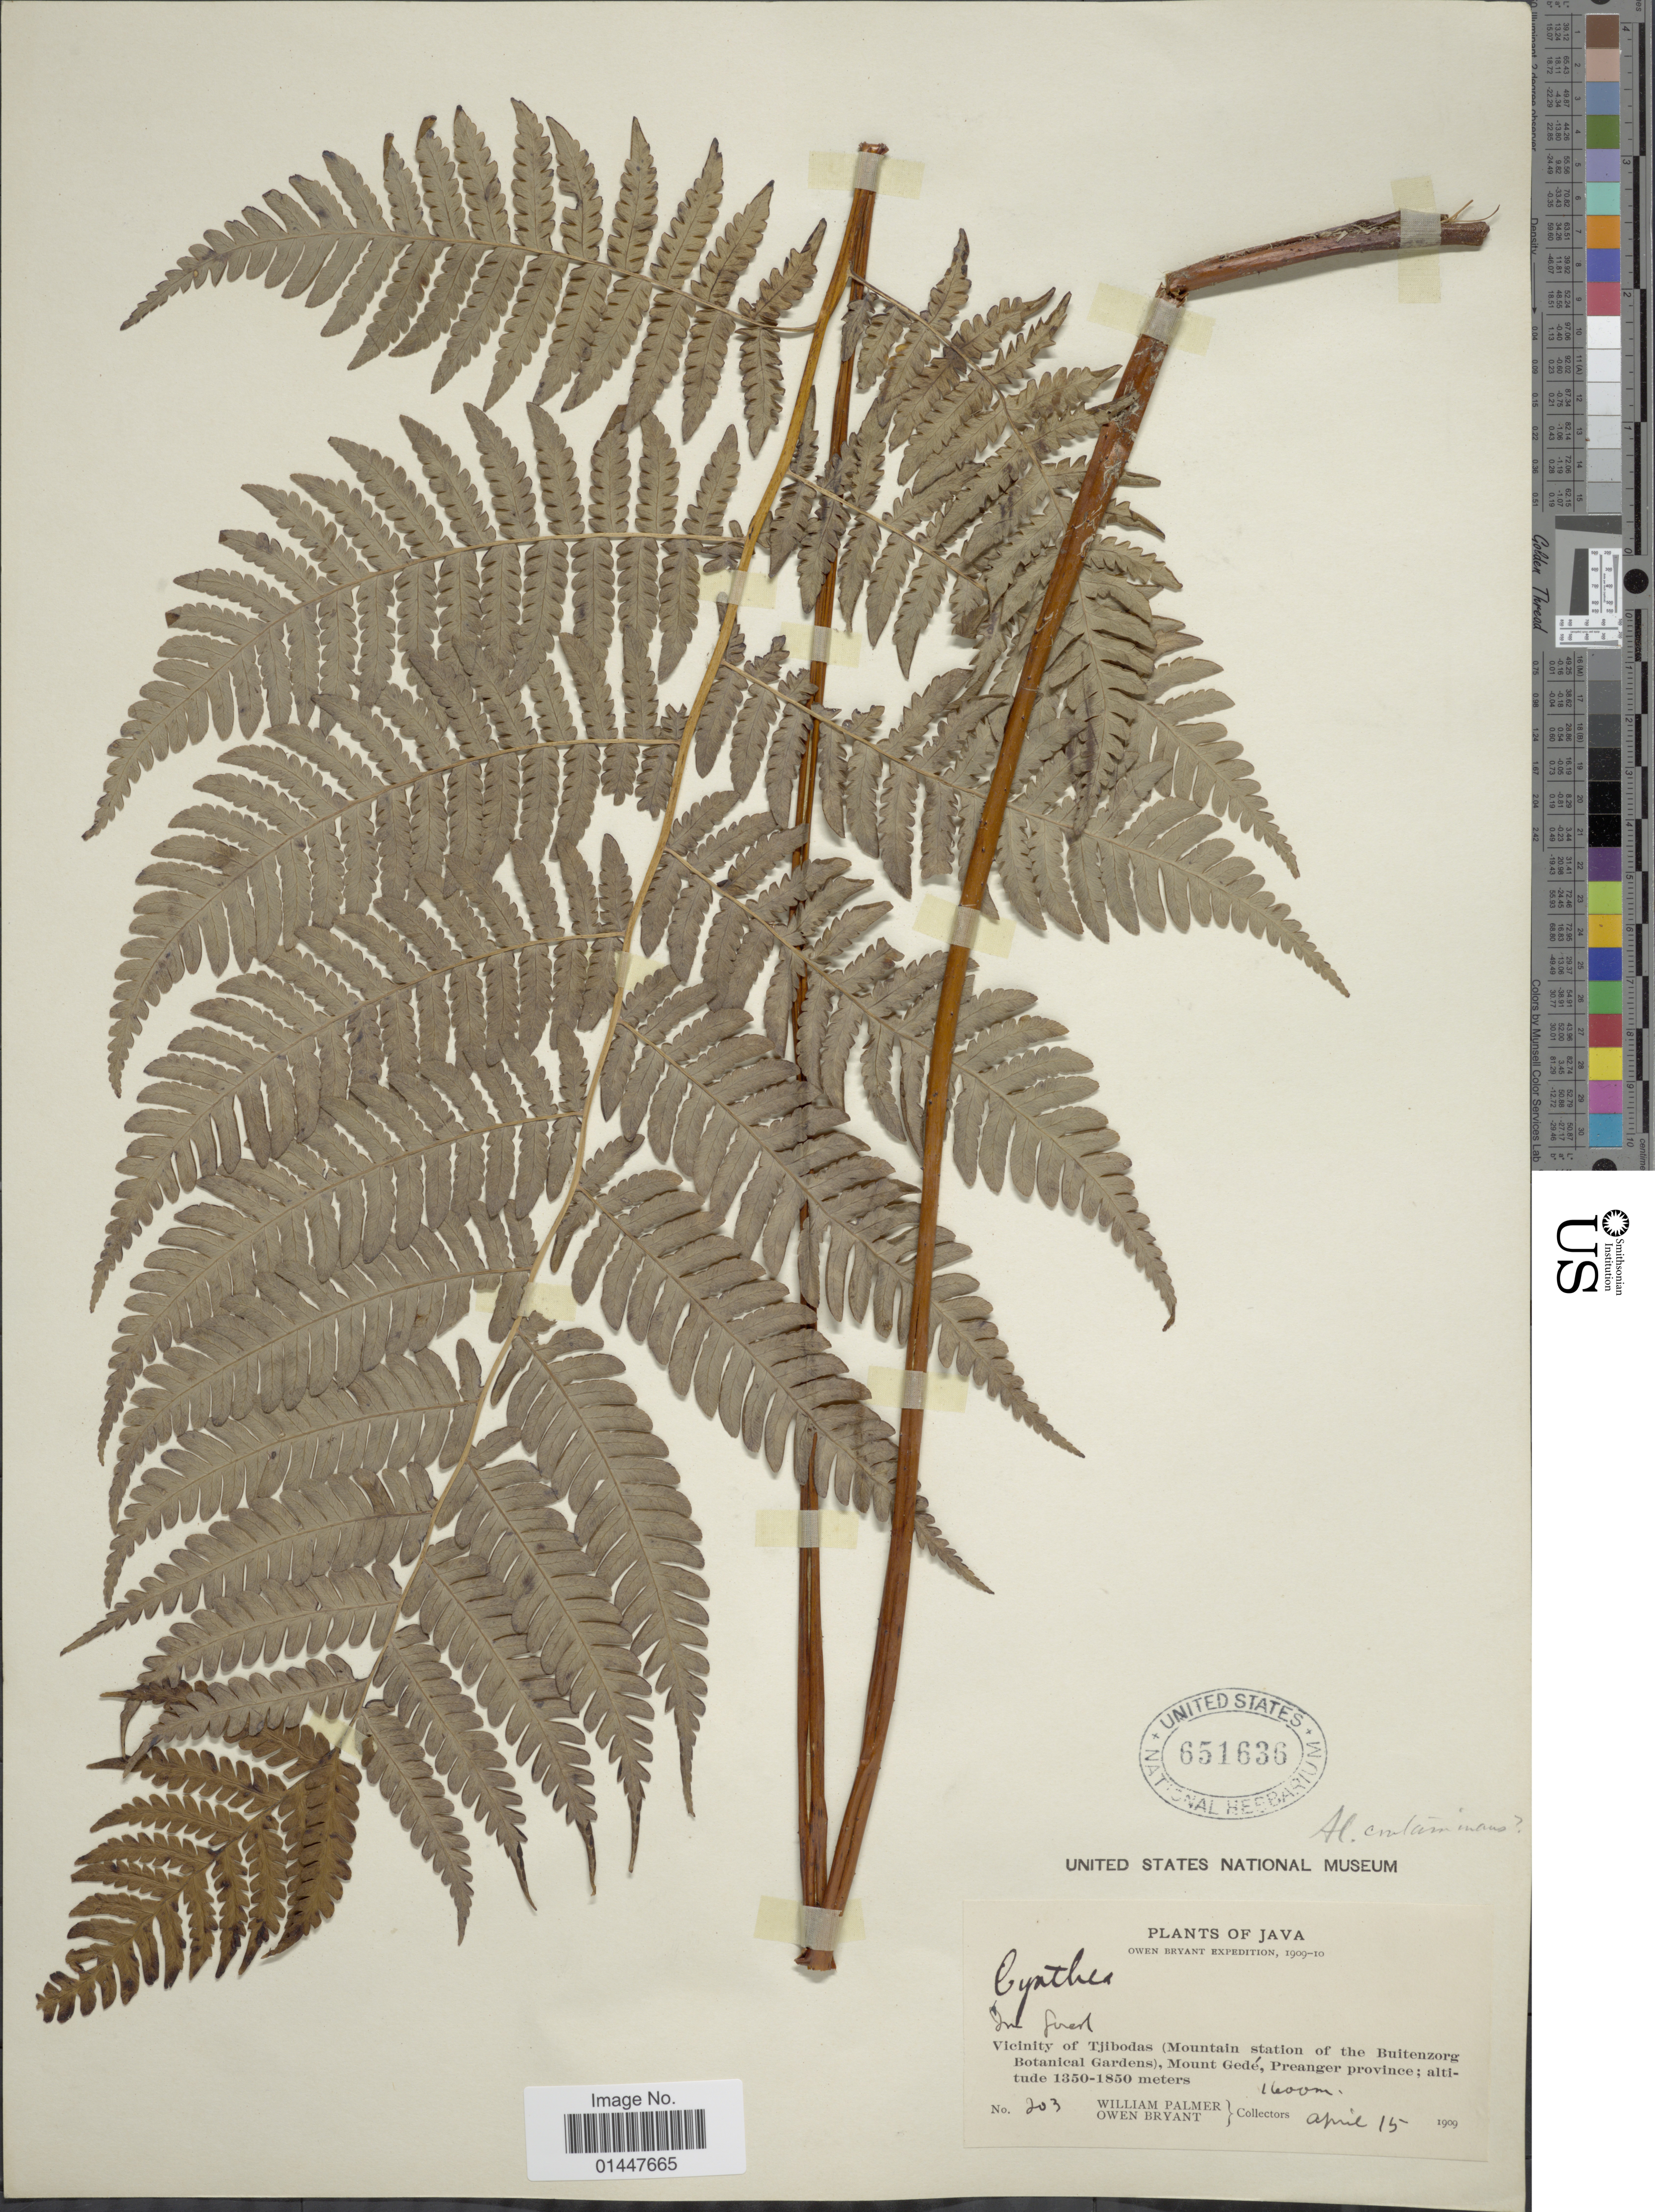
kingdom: Plantae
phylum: Tracheophyta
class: Polypodiopsida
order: Cyatheales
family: Cyatheaceae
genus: Sphaeropteris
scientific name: Sphaeropteris glauca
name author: (Blume) R.M. Tryon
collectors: W. Palmer & O. Bryant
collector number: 203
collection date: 1909-04-15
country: Indonesia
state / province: Java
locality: Vicinity of Tjibodas (Mountain station on Buitenzorg Botanical Gardens), Mount Gede, Preanger province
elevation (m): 1600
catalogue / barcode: US 651636